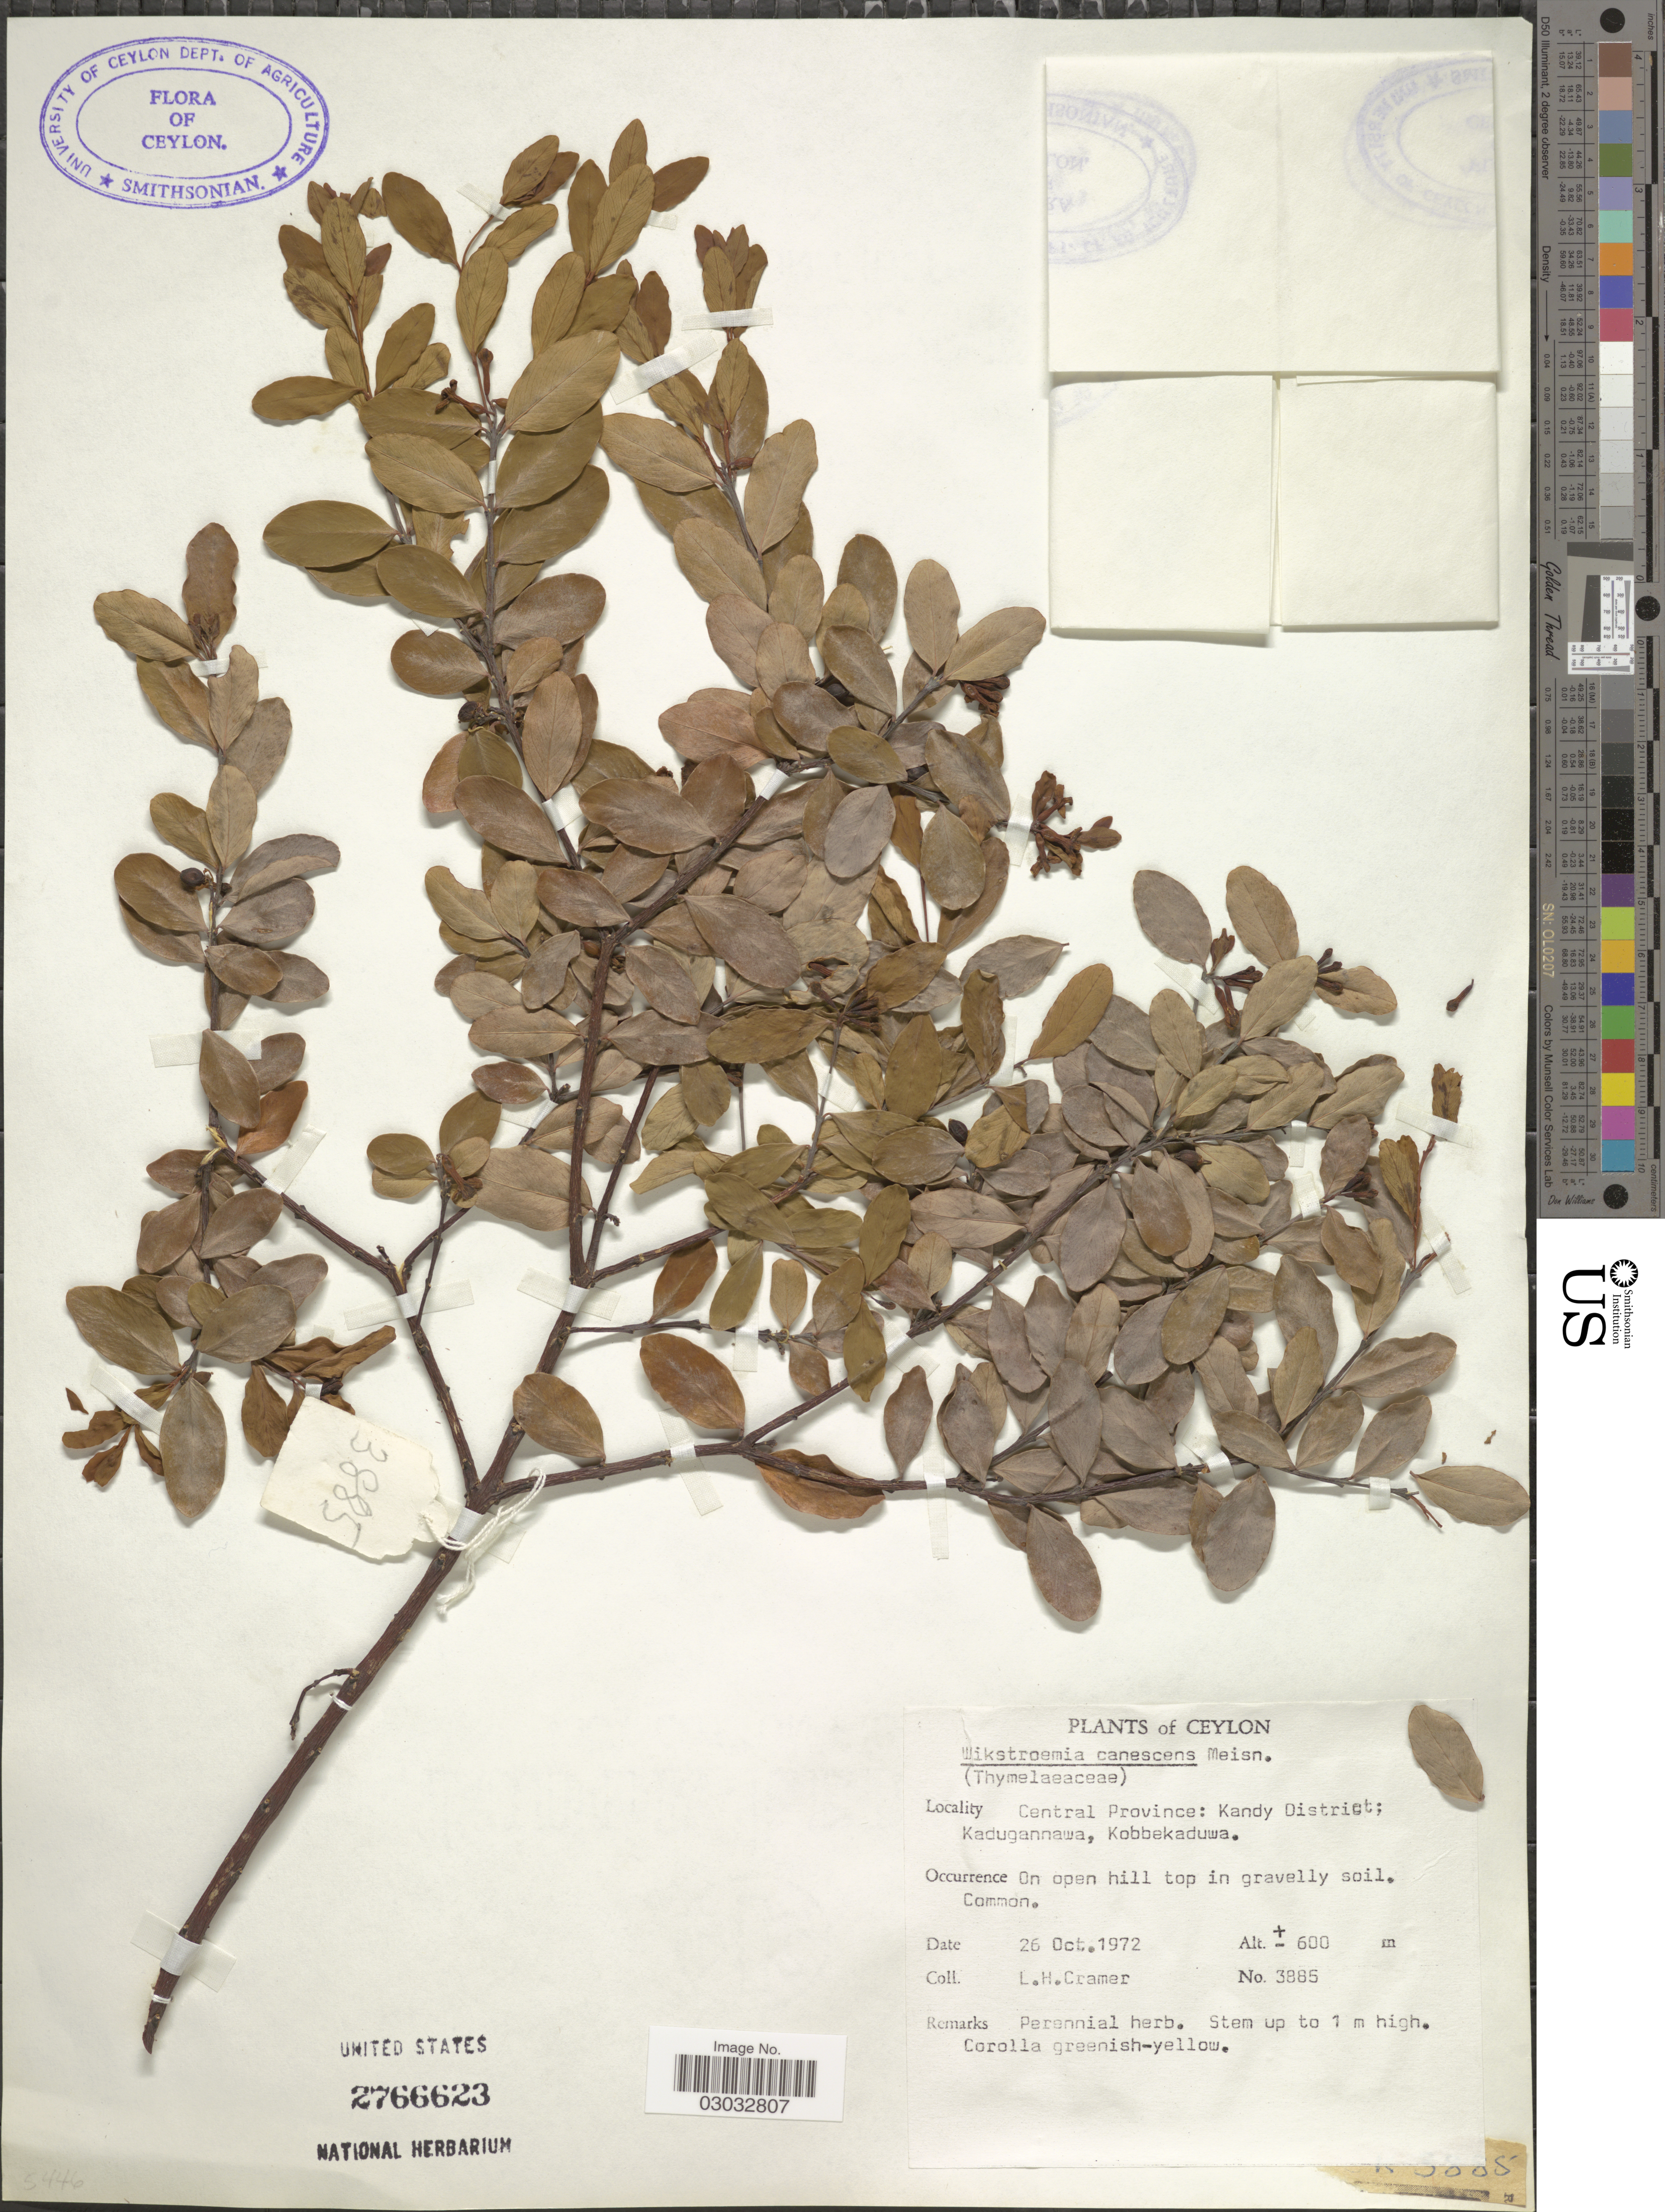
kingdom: Plantae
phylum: Tracheophyta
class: Magnoliopsida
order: Malvales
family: Thymelaeaceae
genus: Wikstroemia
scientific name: Wikstroemia canescens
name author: Meisn.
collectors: L. H. Cramer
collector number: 3885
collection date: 1972-10-26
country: Sri Lanka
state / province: Central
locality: Ceylon, Central Province; Kandy District; Kadugannawa, Kobbekaduwa.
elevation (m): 600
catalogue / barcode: US 2766623